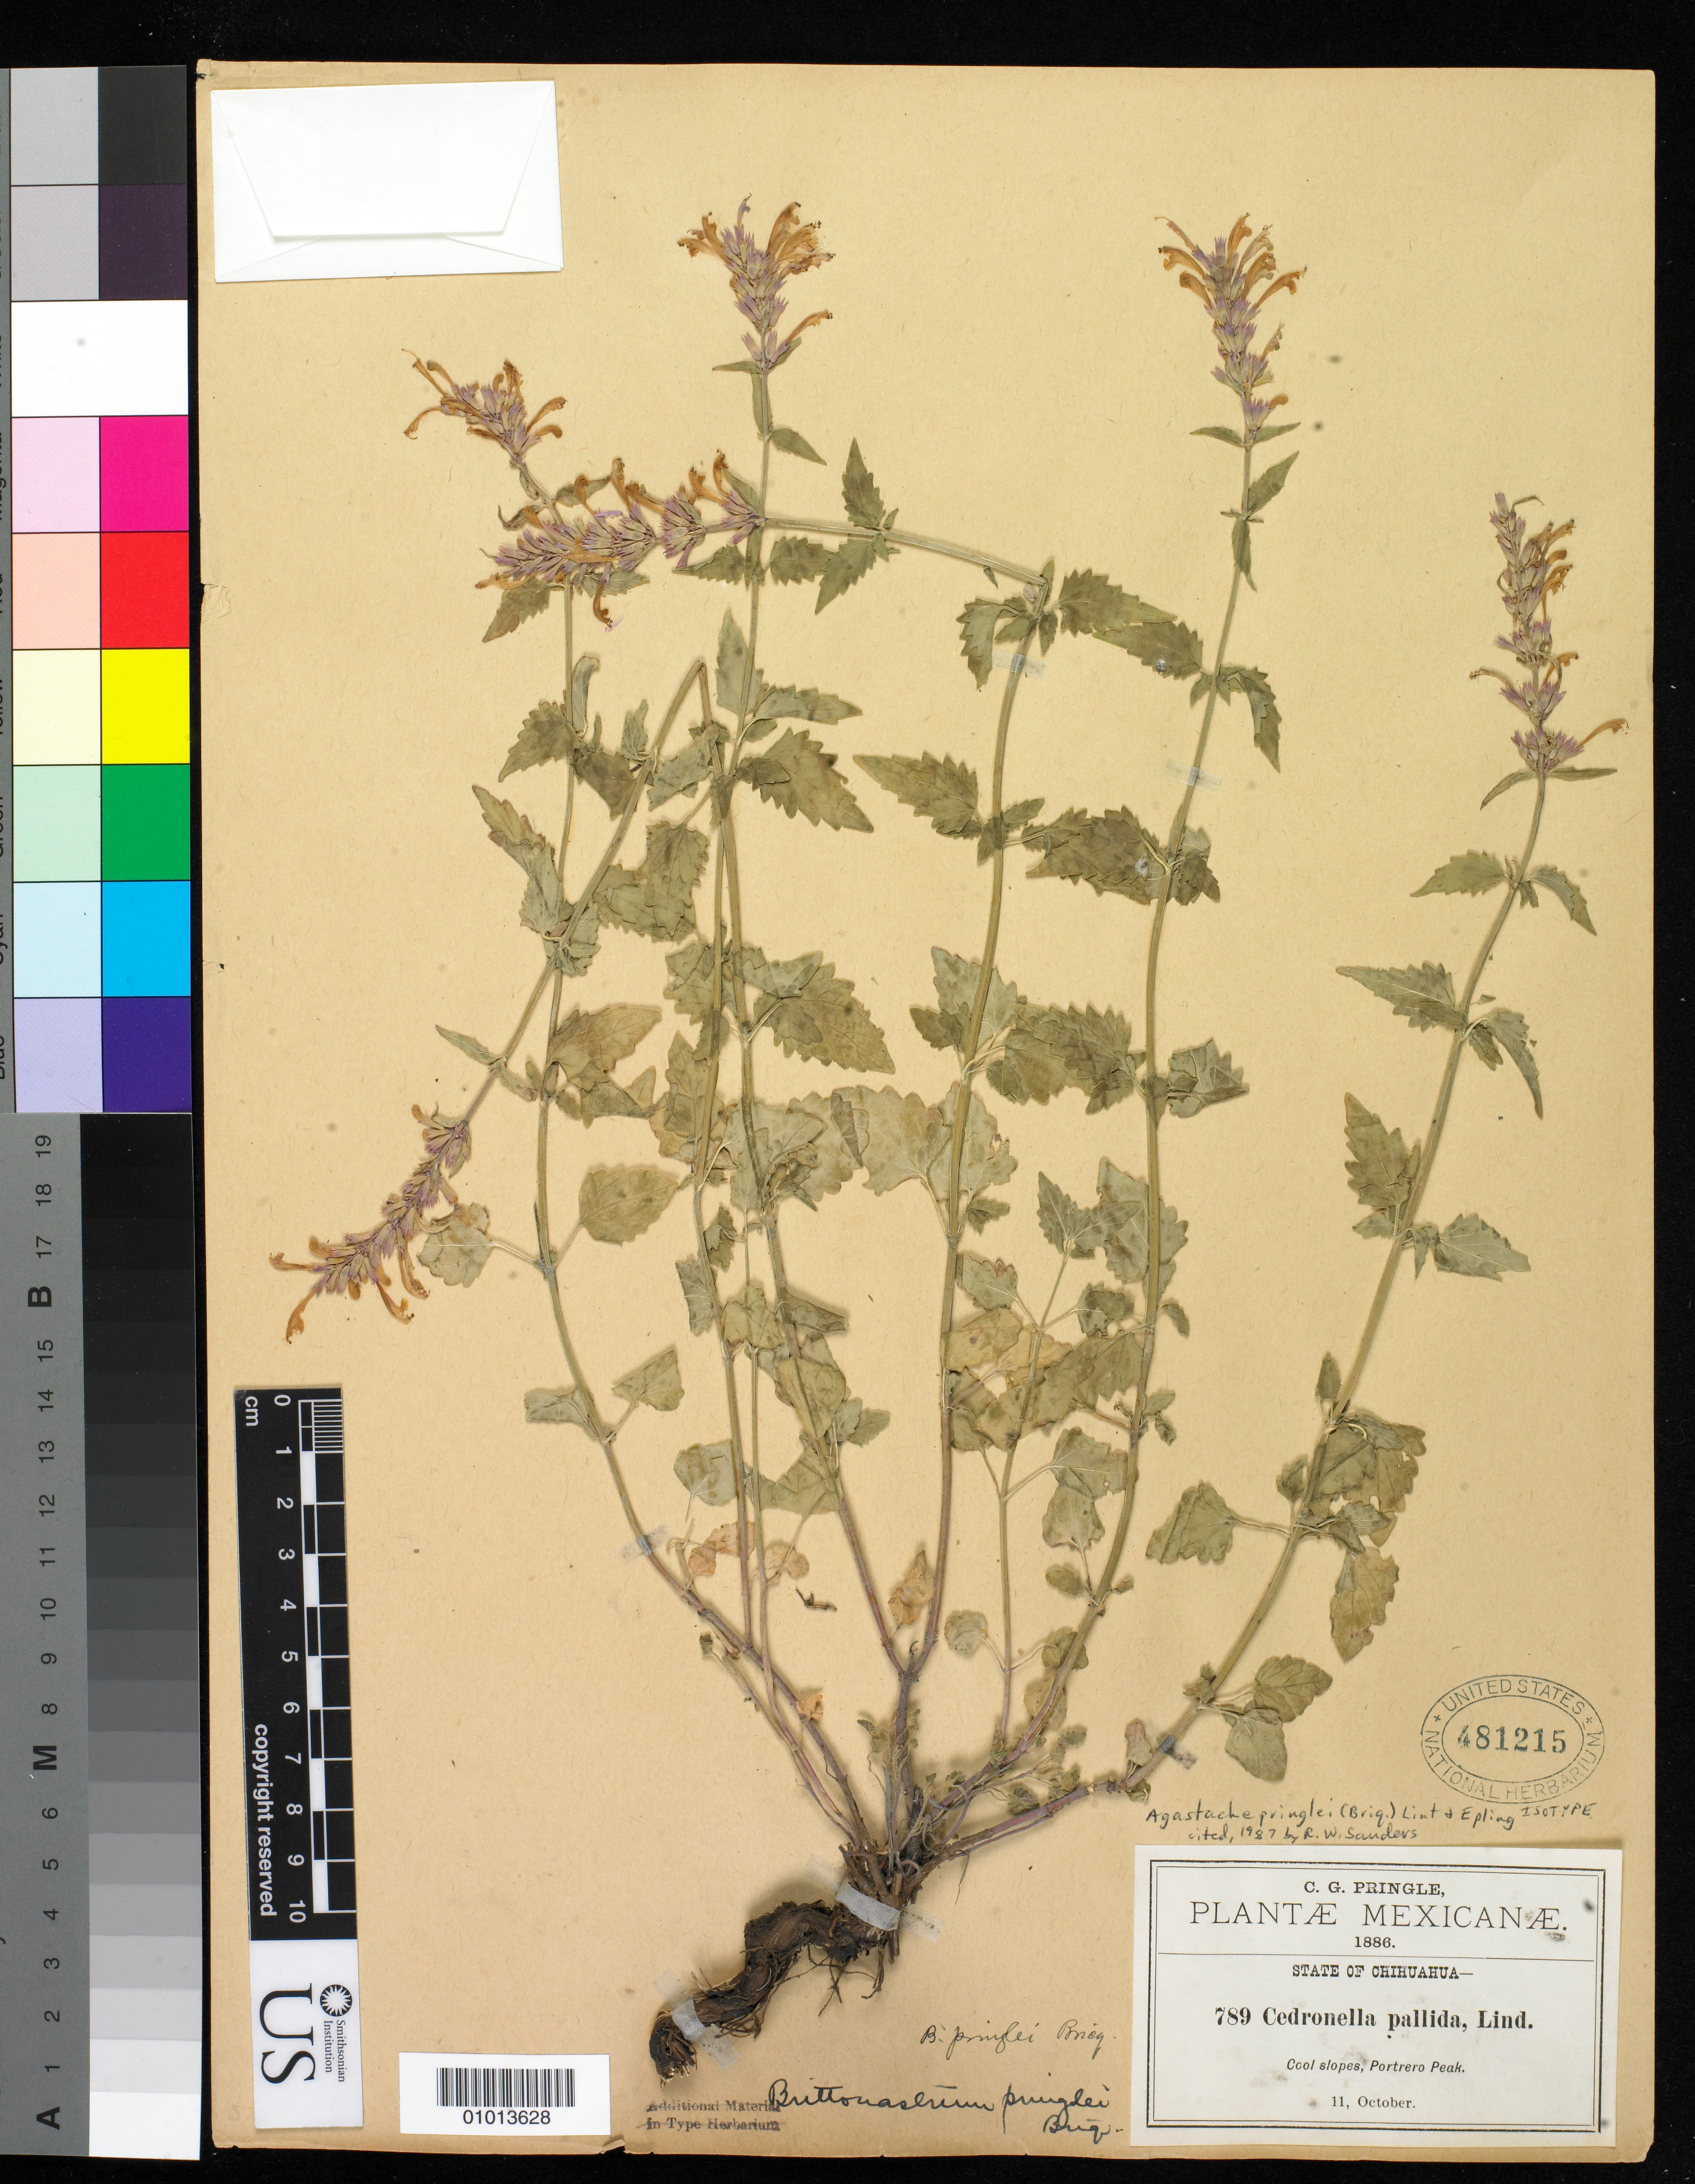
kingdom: Plantae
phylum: Tracheophyta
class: Magnoliopsida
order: Lamiales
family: Lamiaceae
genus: Brittonastrum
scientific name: Brittonastrum pringlei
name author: Briq.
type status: Isotype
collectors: C. G. Pringle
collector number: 789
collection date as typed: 11 Oct 1886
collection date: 1886-10-11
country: Mexico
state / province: Chihuahua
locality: Portrero Peak.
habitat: Cool slopes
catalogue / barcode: US 48125